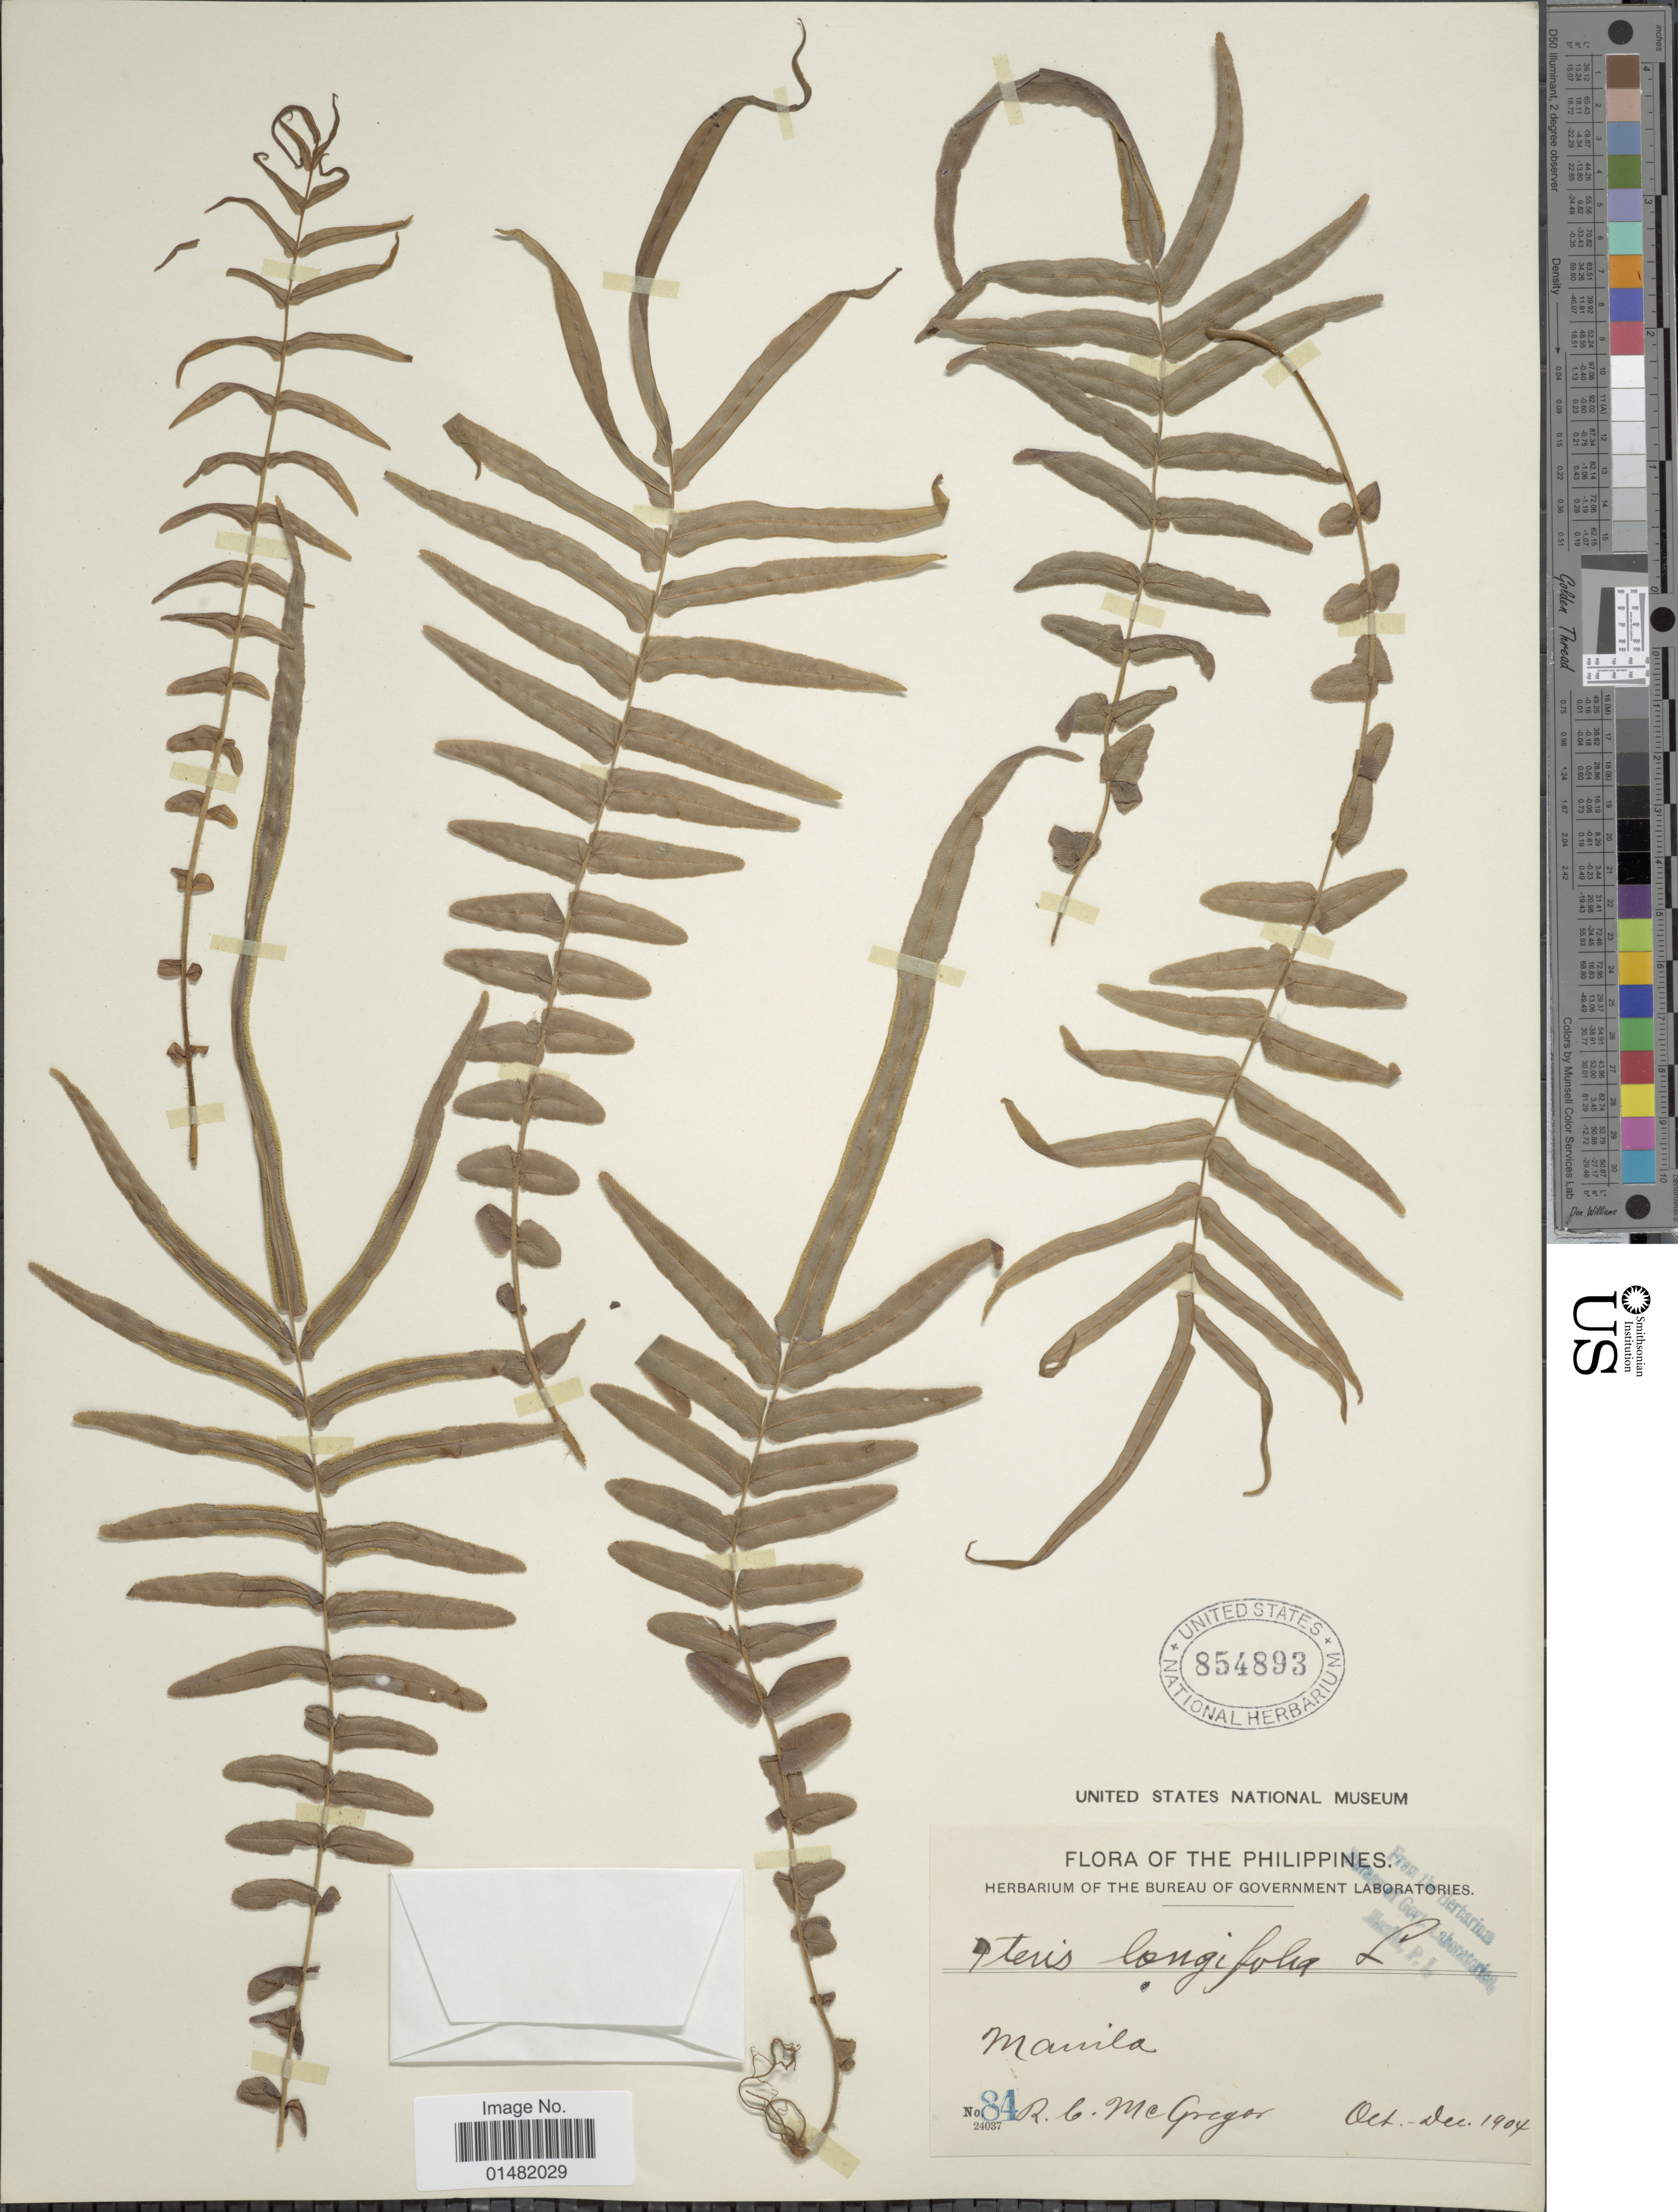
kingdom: Plantae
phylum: Tracheophyta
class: Polypodiopsida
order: Polypodiales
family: Pteridaceae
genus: Pteris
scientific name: Pteris vittata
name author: L.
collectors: R. C. McGregor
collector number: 84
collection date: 1904-10/1904-12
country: Philippines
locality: Manila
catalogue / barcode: US 854893